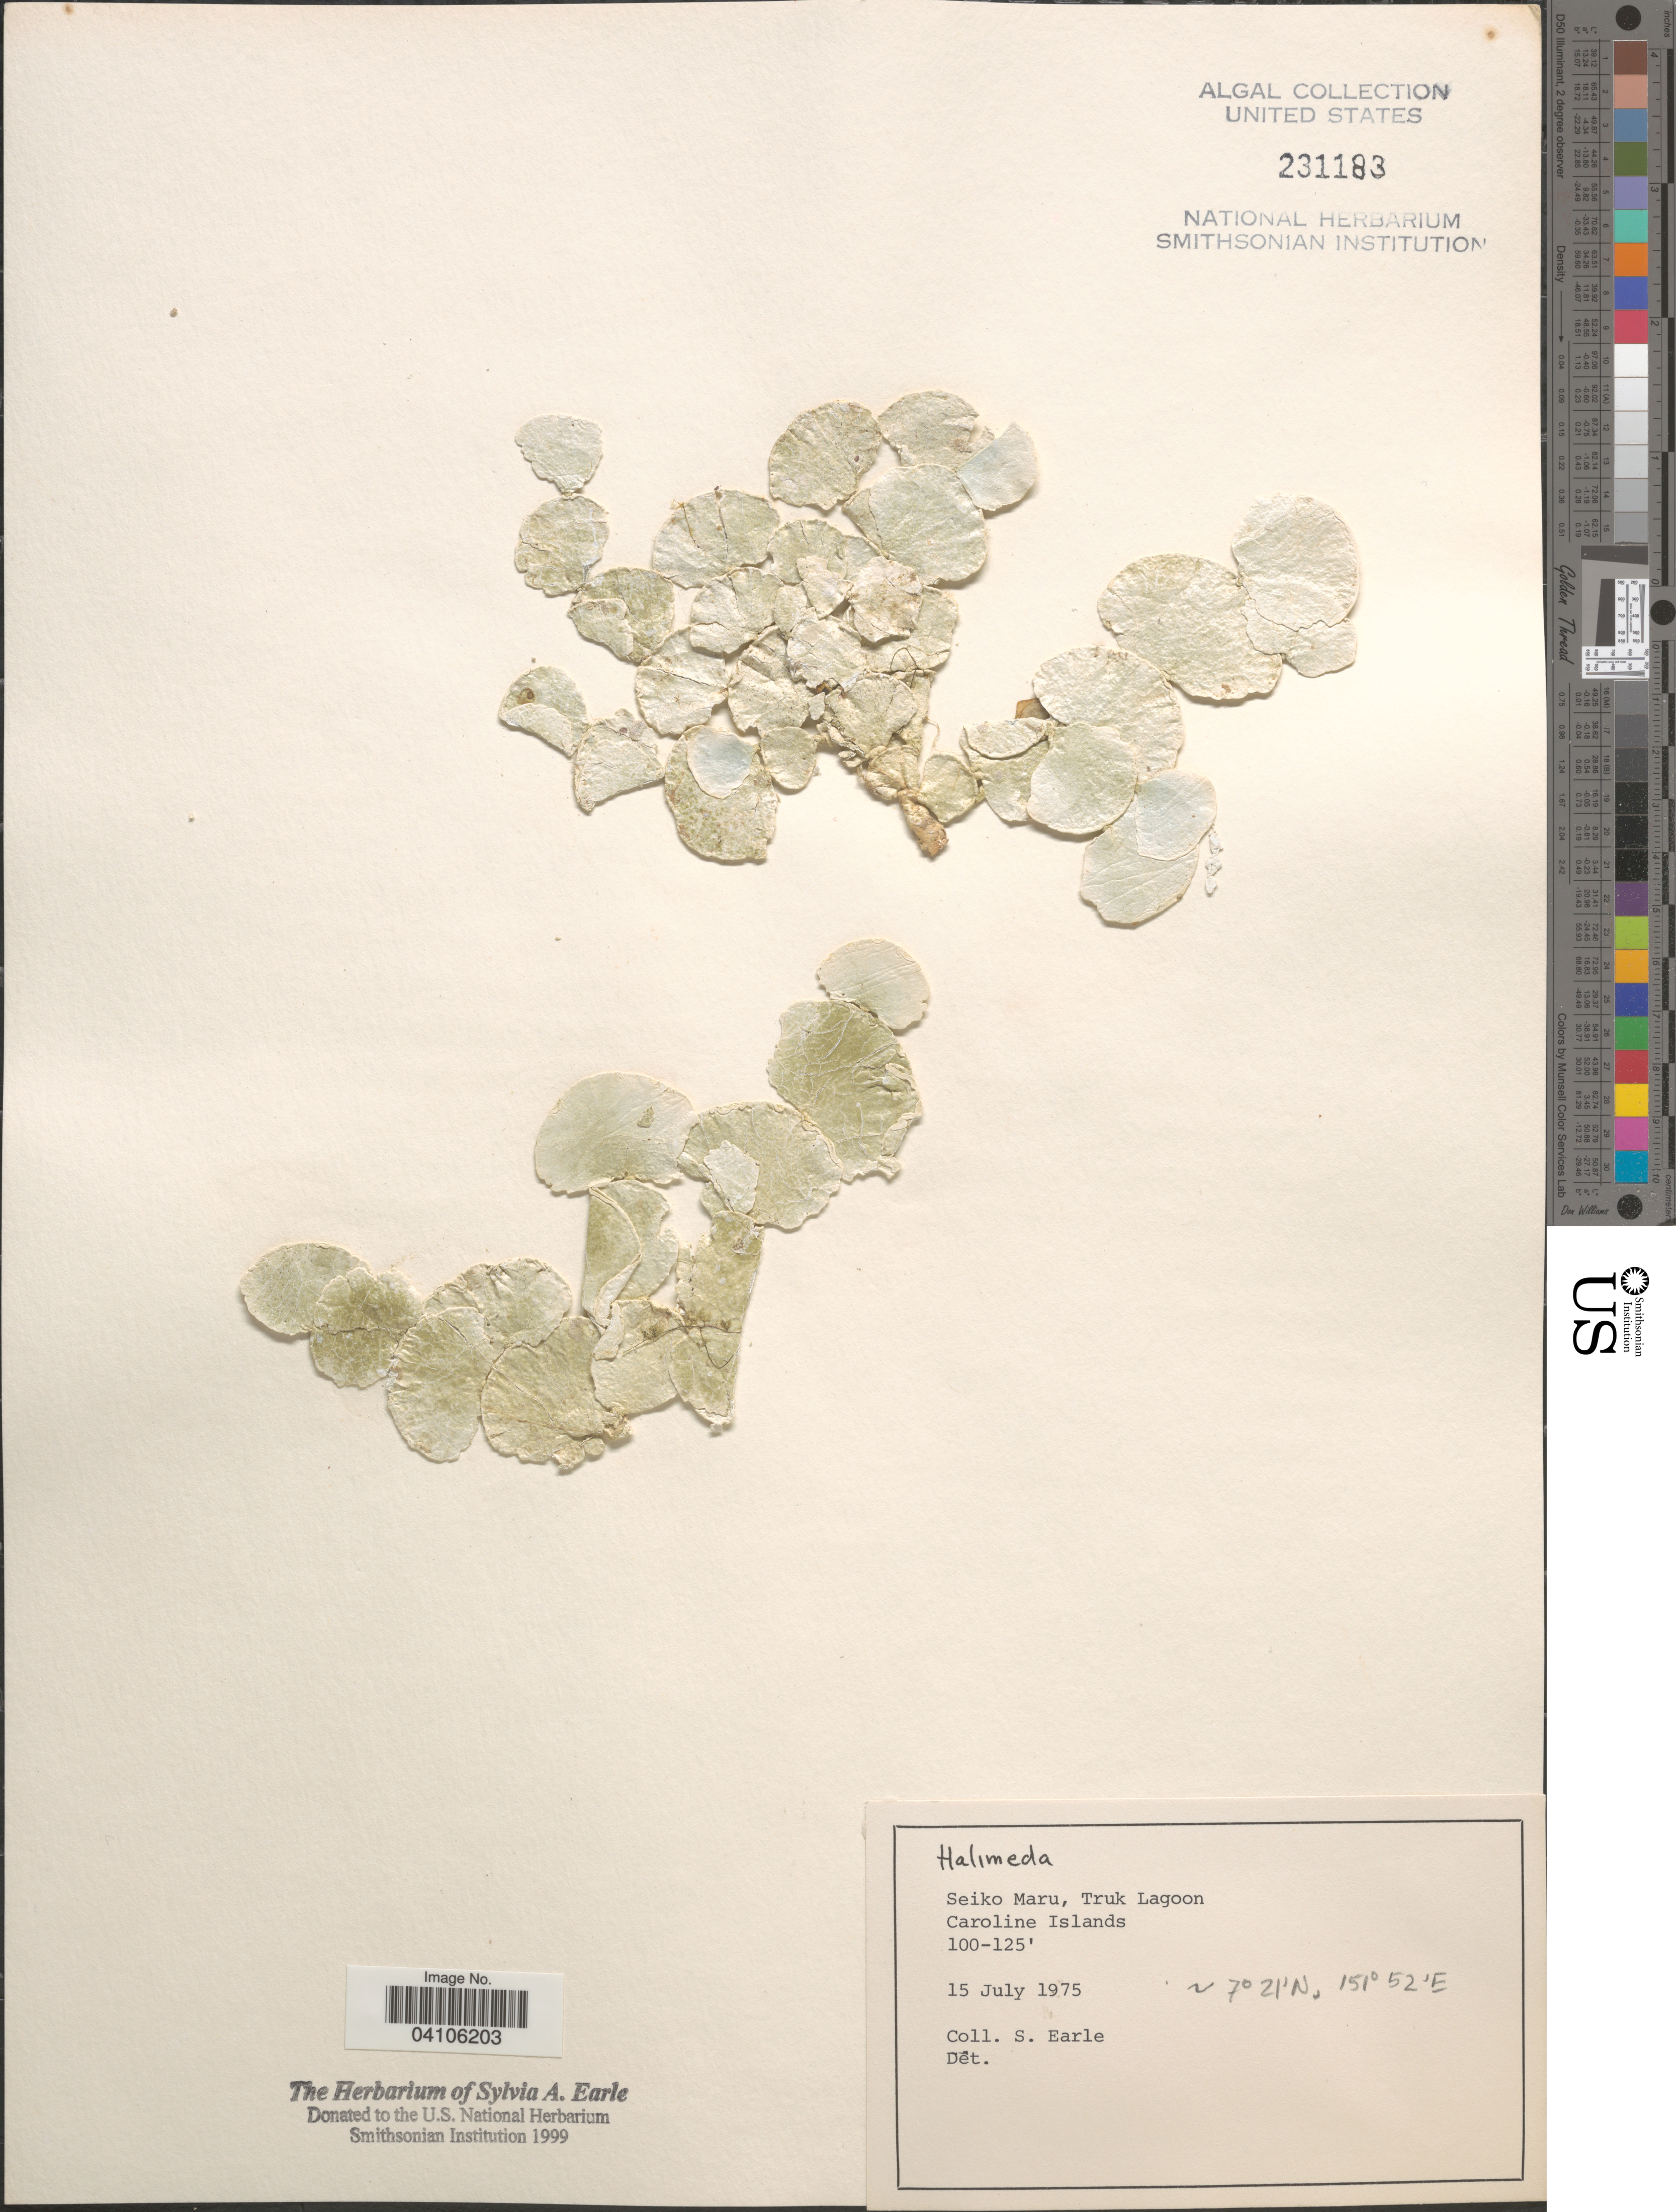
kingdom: Plantae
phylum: Chlorophyta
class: Ulvophyceae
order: Bryopsidales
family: Halimedaceae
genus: Halimeda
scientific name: Halimeda sp.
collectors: S. A. Earle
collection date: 1975-07-15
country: Micronesia, Federated States of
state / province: Truk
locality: Seiko Maru, Truk Lagoon. Caroline Islands.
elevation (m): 30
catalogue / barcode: US 231183